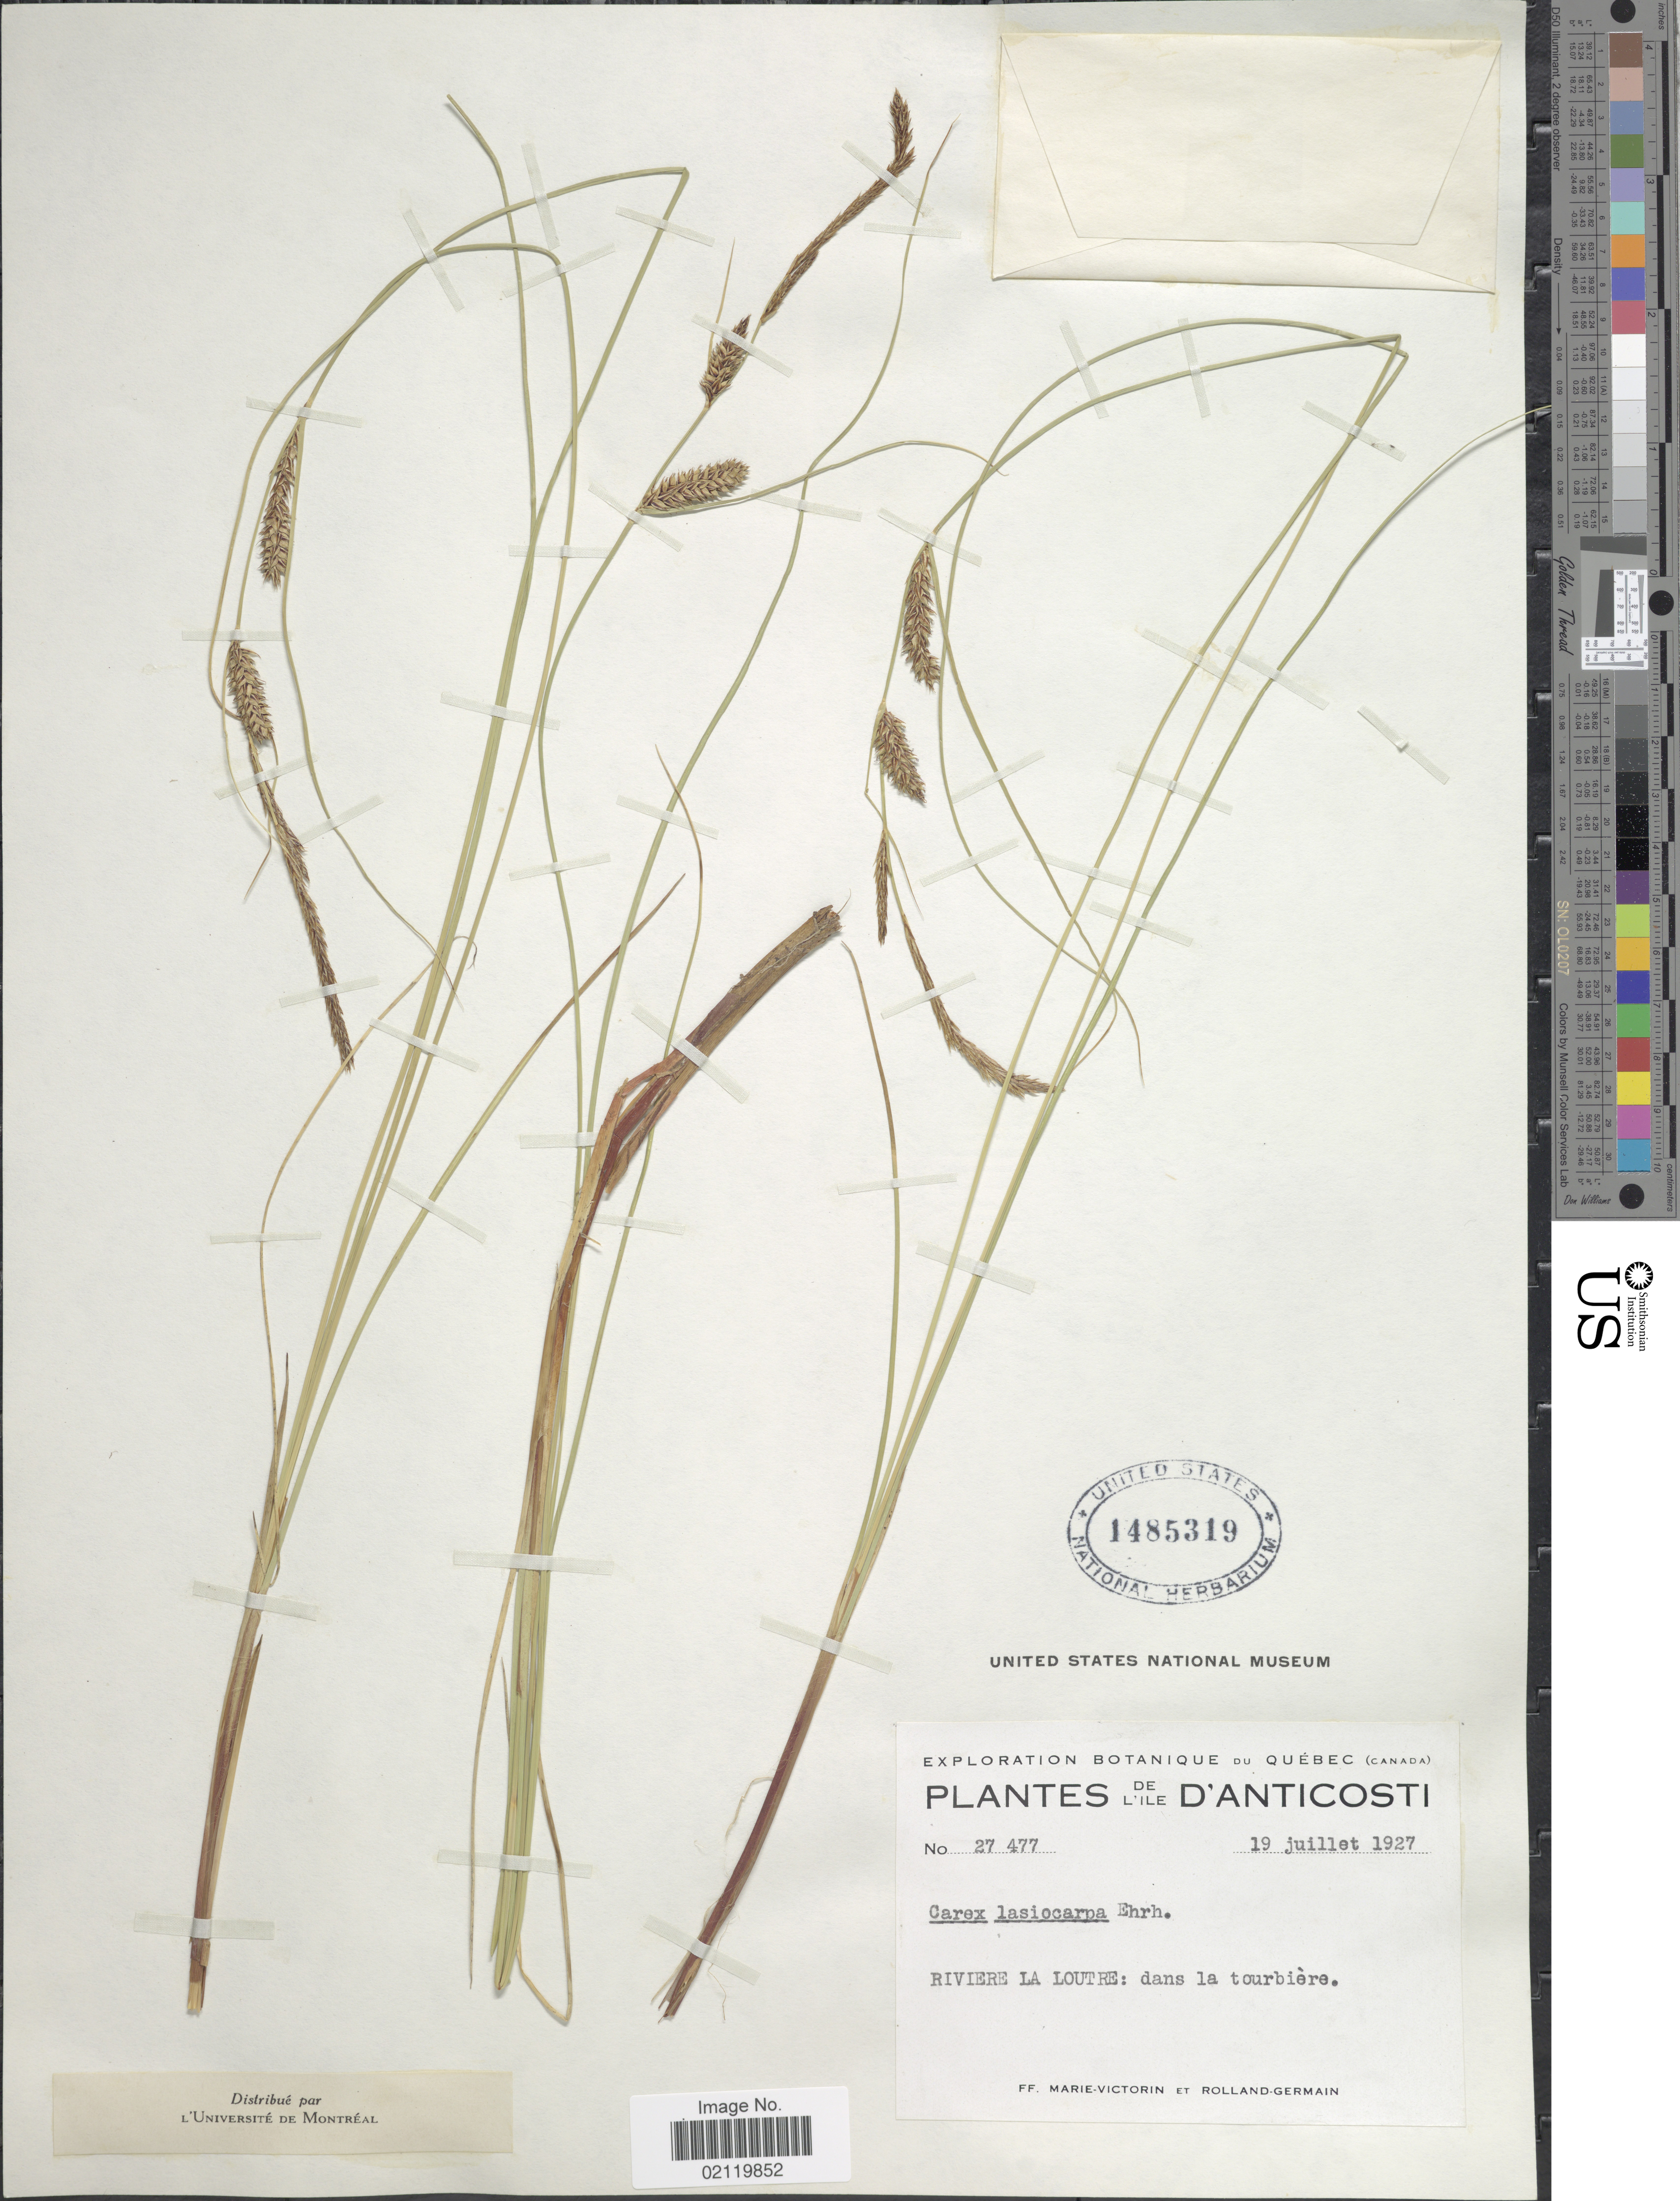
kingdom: Plantae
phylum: Tracheophyta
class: Liliopsida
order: Poales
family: Cyperaceae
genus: Carex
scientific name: Carex lasiocarpa var. americana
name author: Fernald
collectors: F. Marie-Victorin & Rolland-Germain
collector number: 27477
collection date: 1927-07-19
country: Canada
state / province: Quebec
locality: L'ile D'Anticosti. Riviere La Loutre: dans la tourbiere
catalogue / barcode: US 1485319